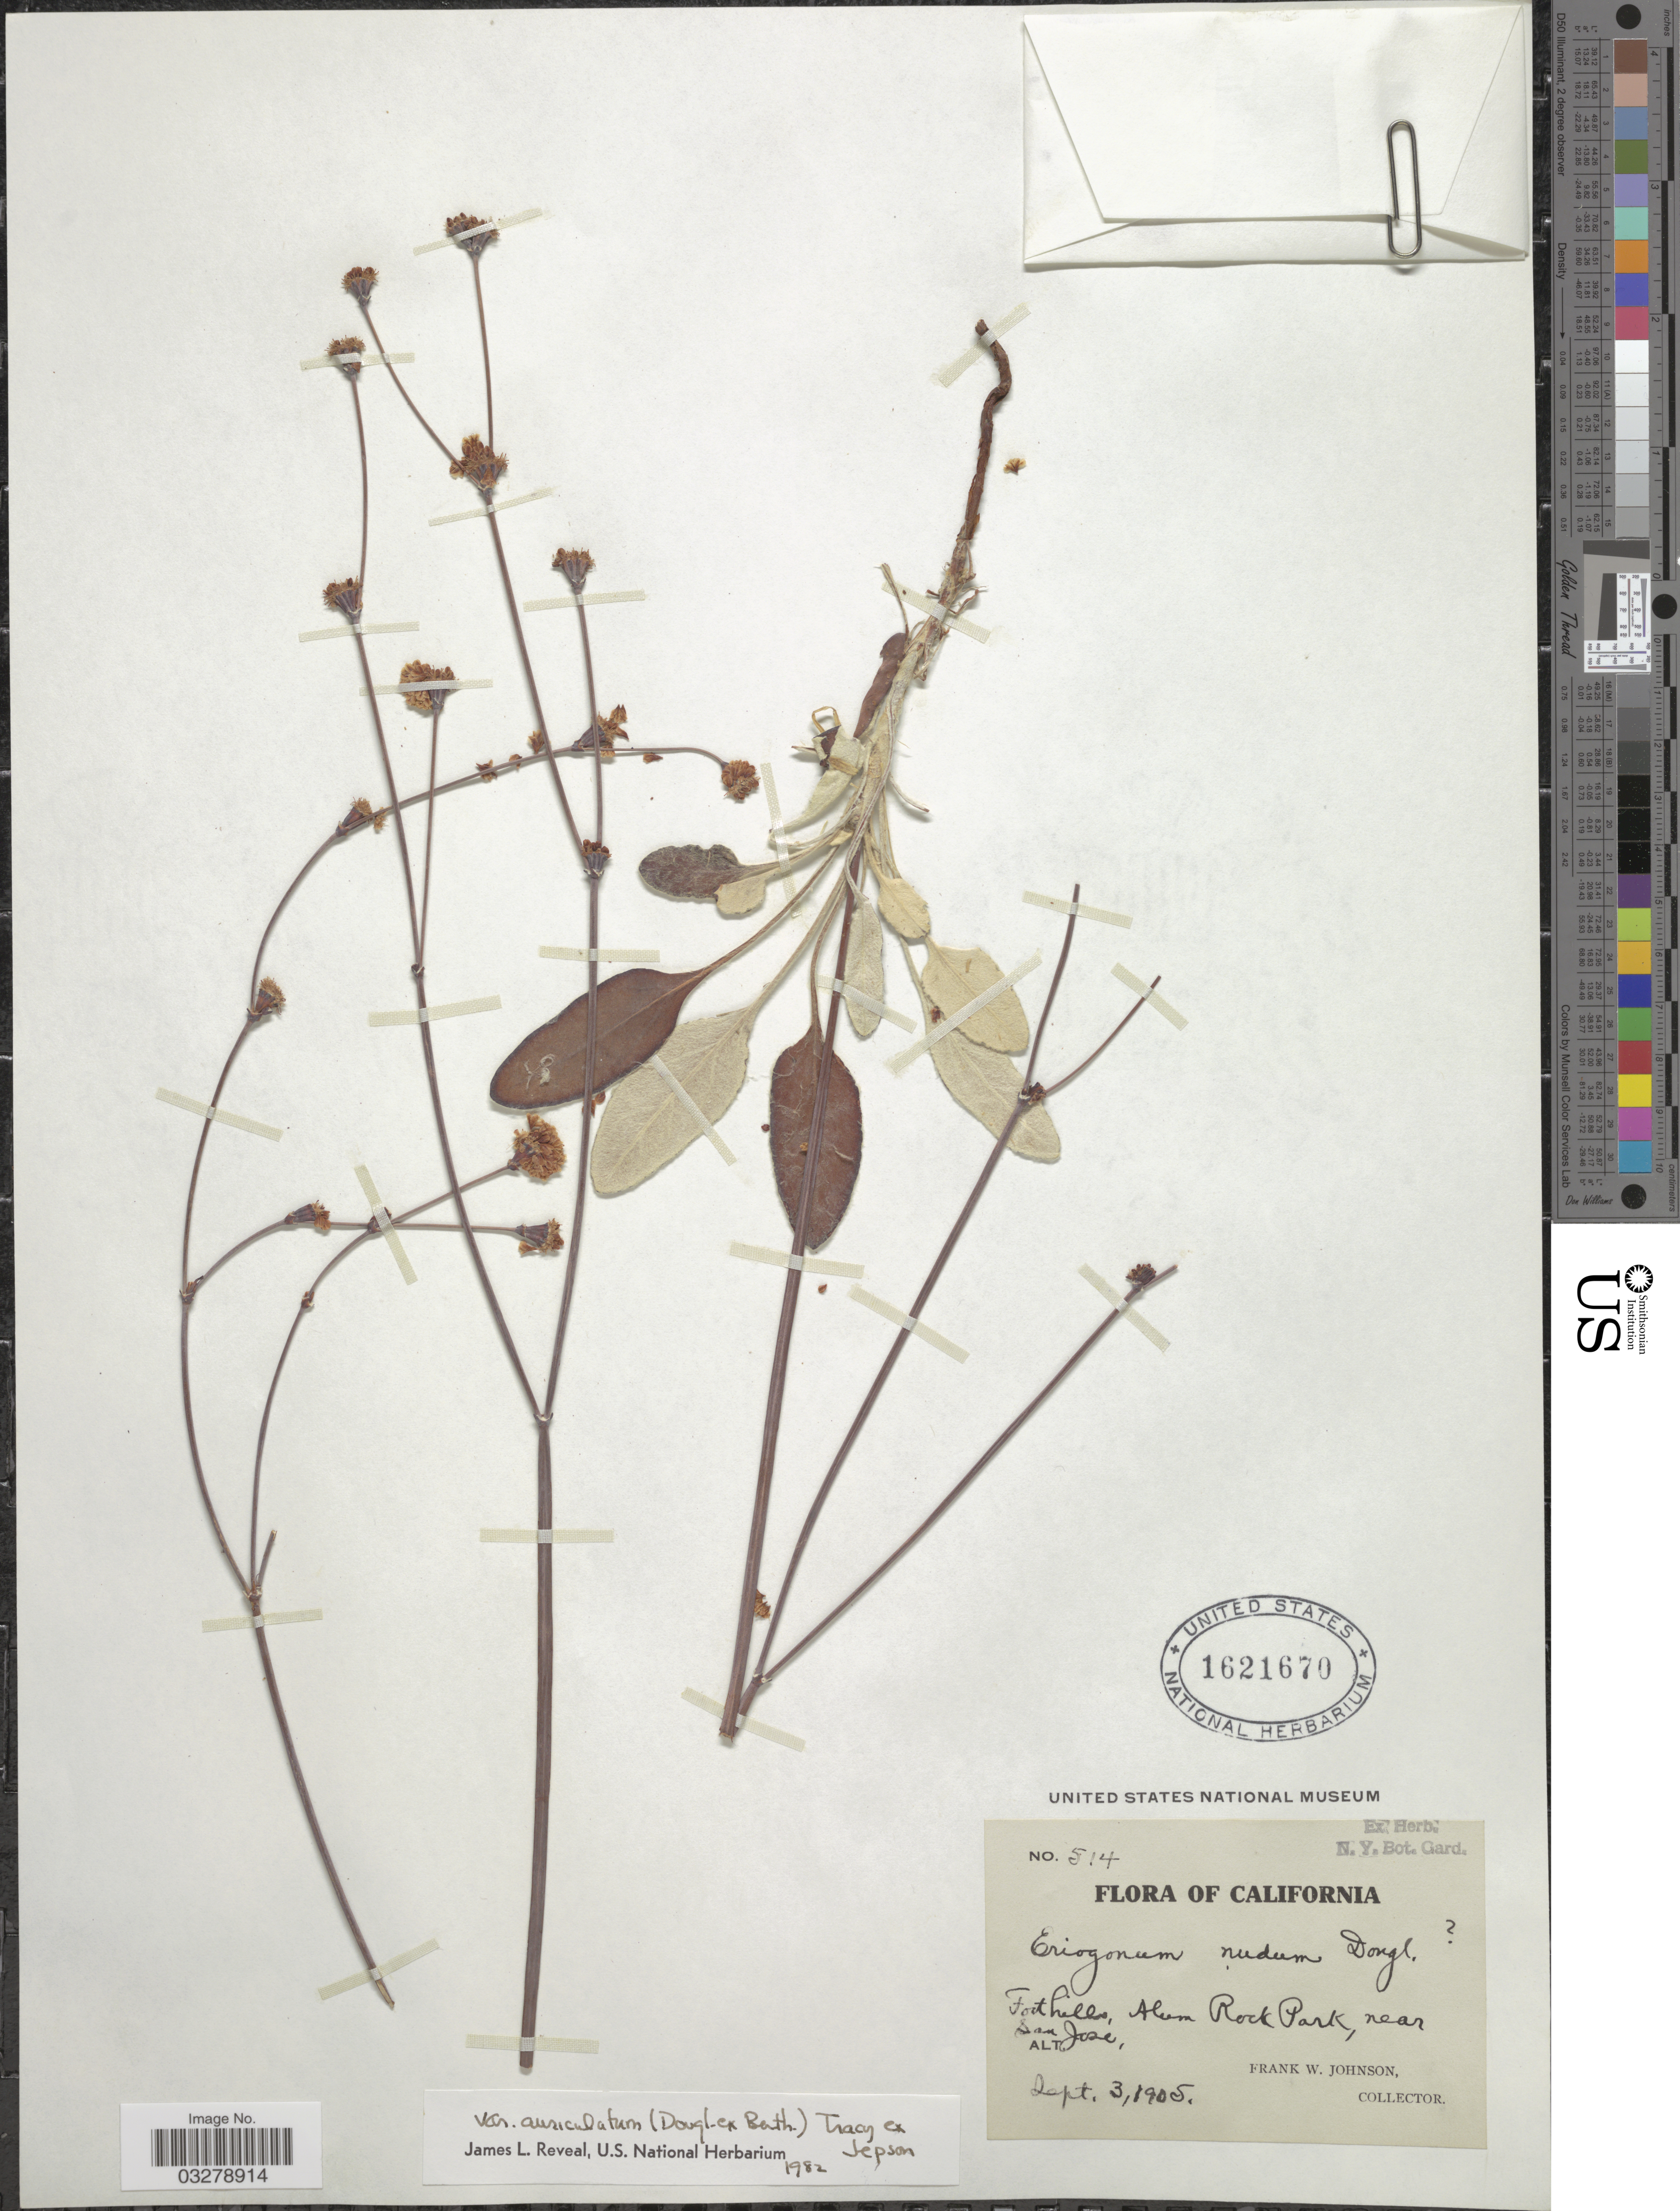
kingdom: Plantae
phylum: Tracheophyta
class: Magnoliopsida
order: Caryophyllales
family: Polygonaceae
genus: Eriogonum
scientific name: Eriogonum nudum var. auriculatum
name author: (Benth.) Tracy ex Jeps.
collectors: F. W. Johnson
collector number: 514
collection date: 1905-09-03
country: United States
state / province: California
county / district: Santa Clara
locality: Foothills, Alum Rock Park, near San Jose.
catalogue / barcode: US 1621670